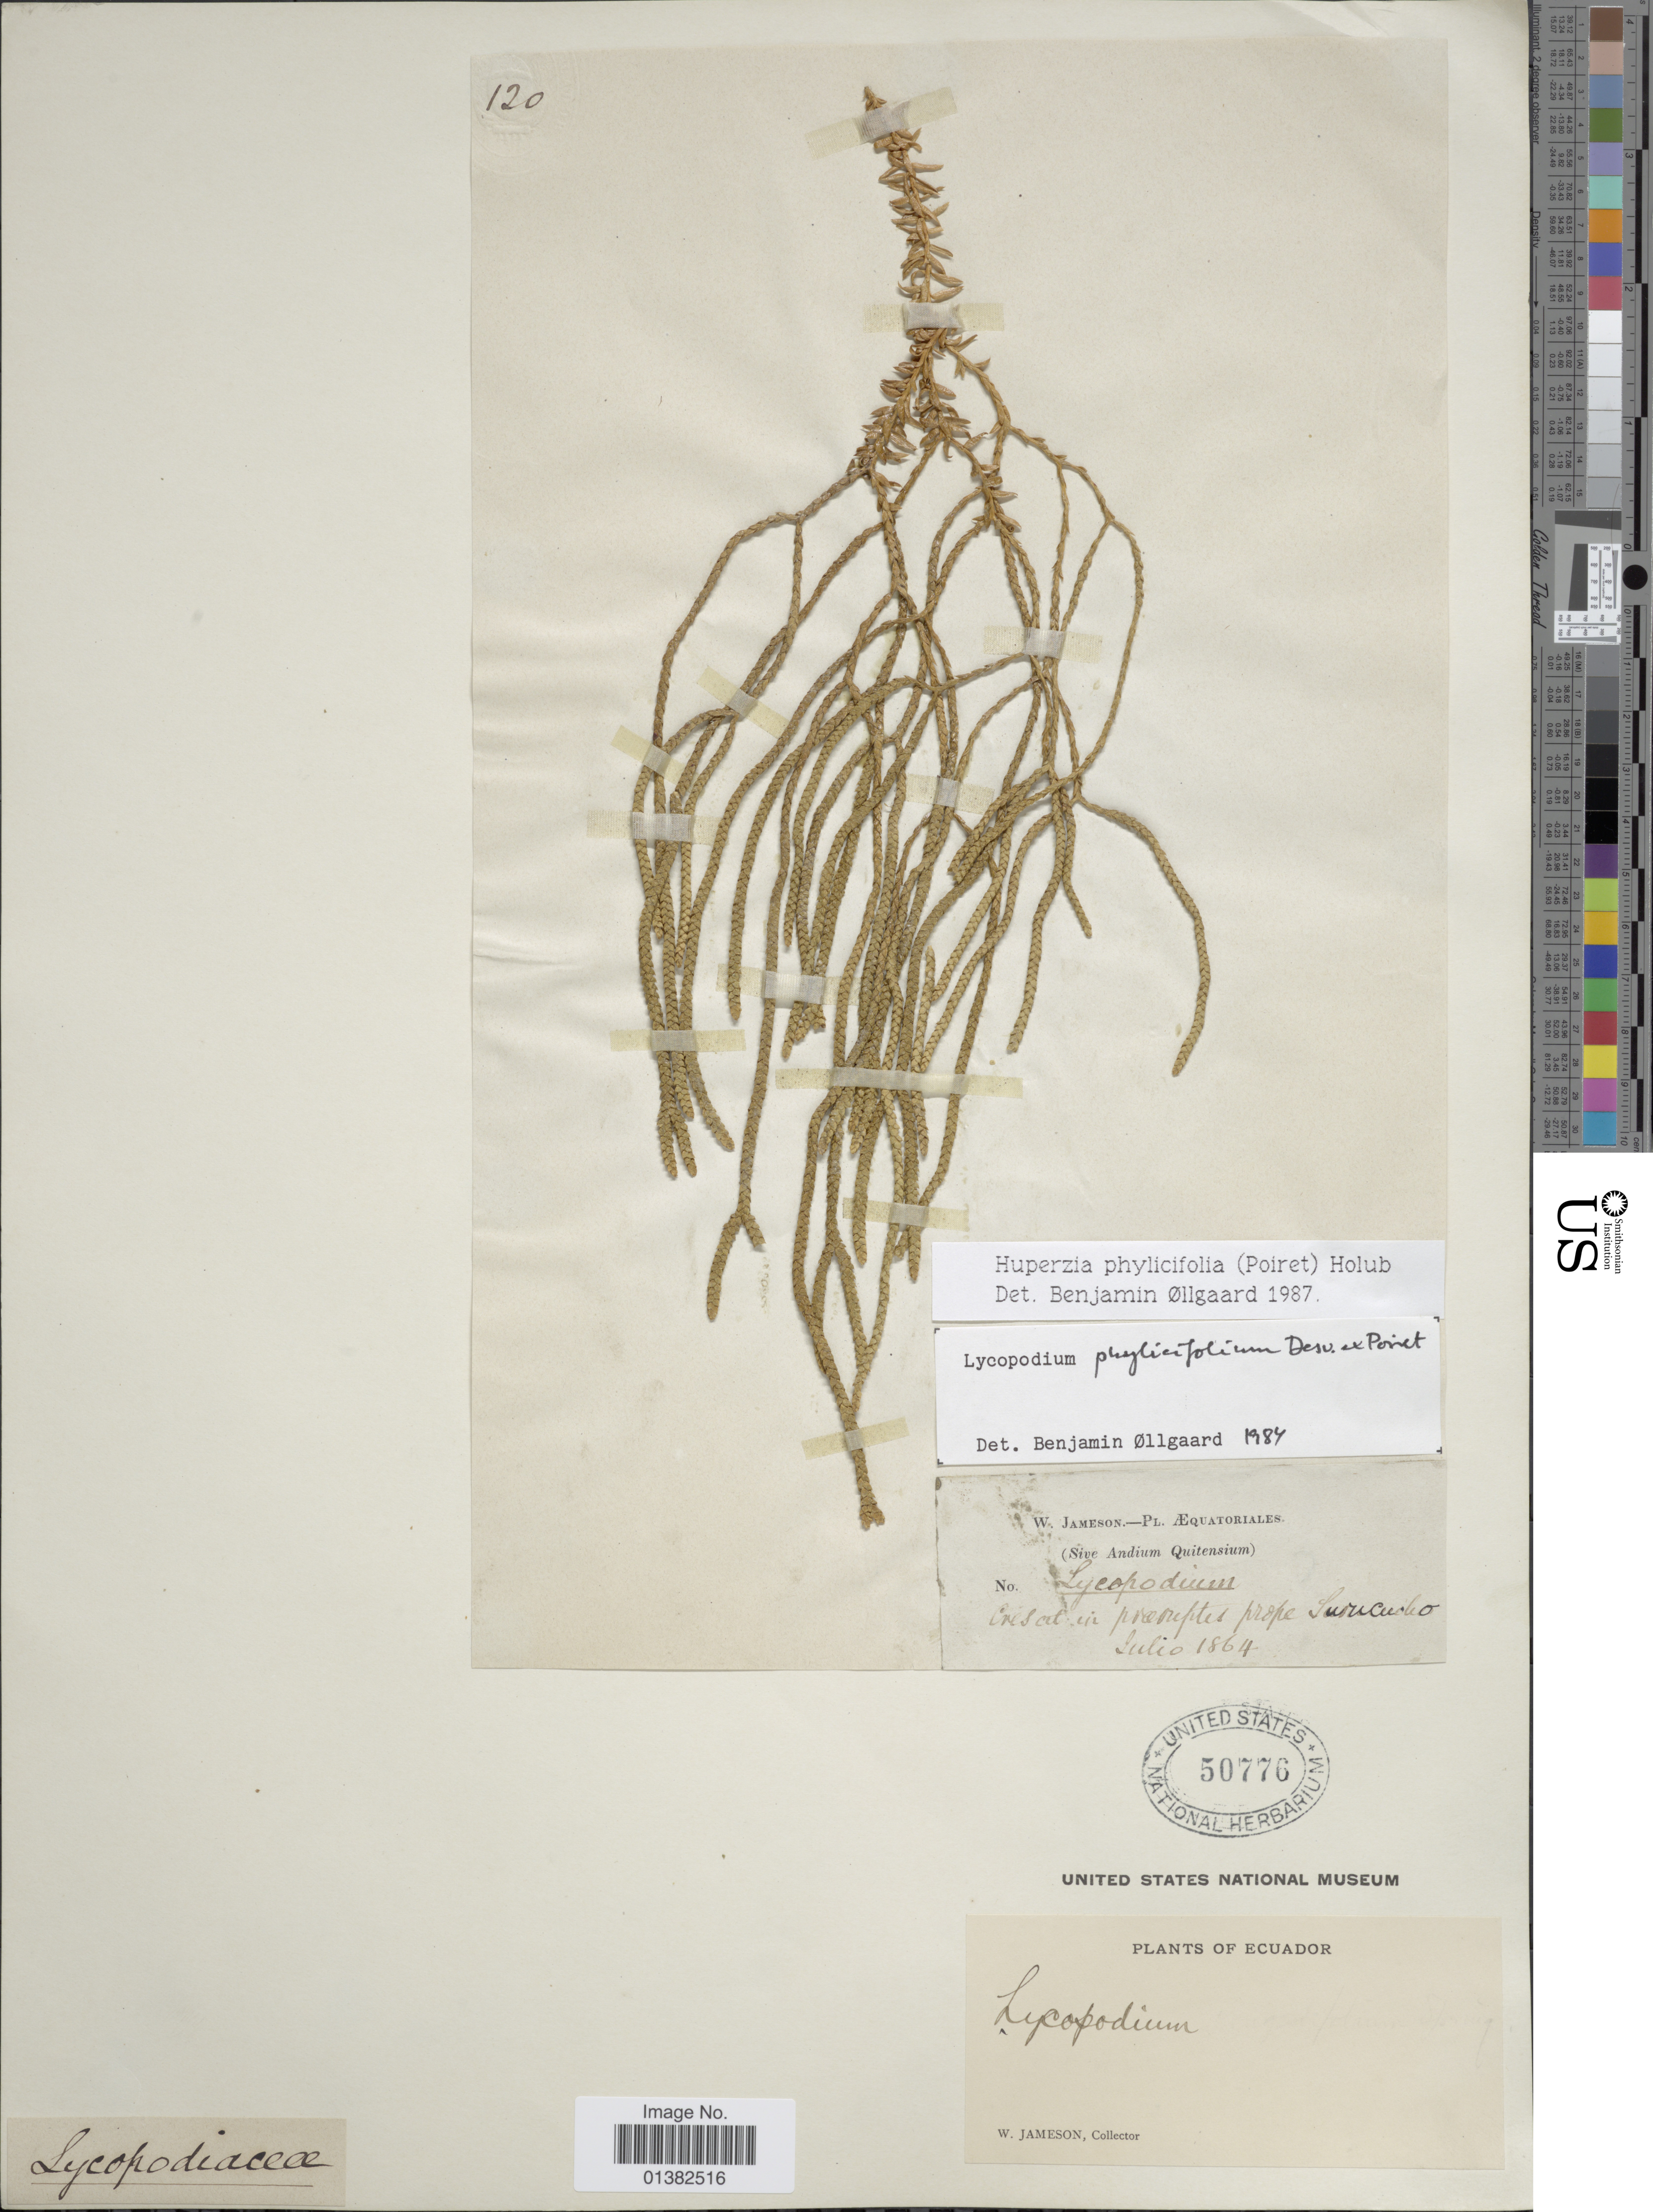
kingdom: Plantae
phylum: Tracheophyta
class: Lycopodiopsida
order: Lycopodiales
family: Lycopodiaceae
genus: Phlegmariurus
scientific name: Phlegmariurus phylicifolius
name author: (Desv. ex Poir.) B. Øllg.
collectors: W. Jameson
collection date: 1864-07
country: Ecuador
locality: (Sive Andium Quitensium), Cresal in praeruptis prope Surucucho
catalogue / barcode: US 50776